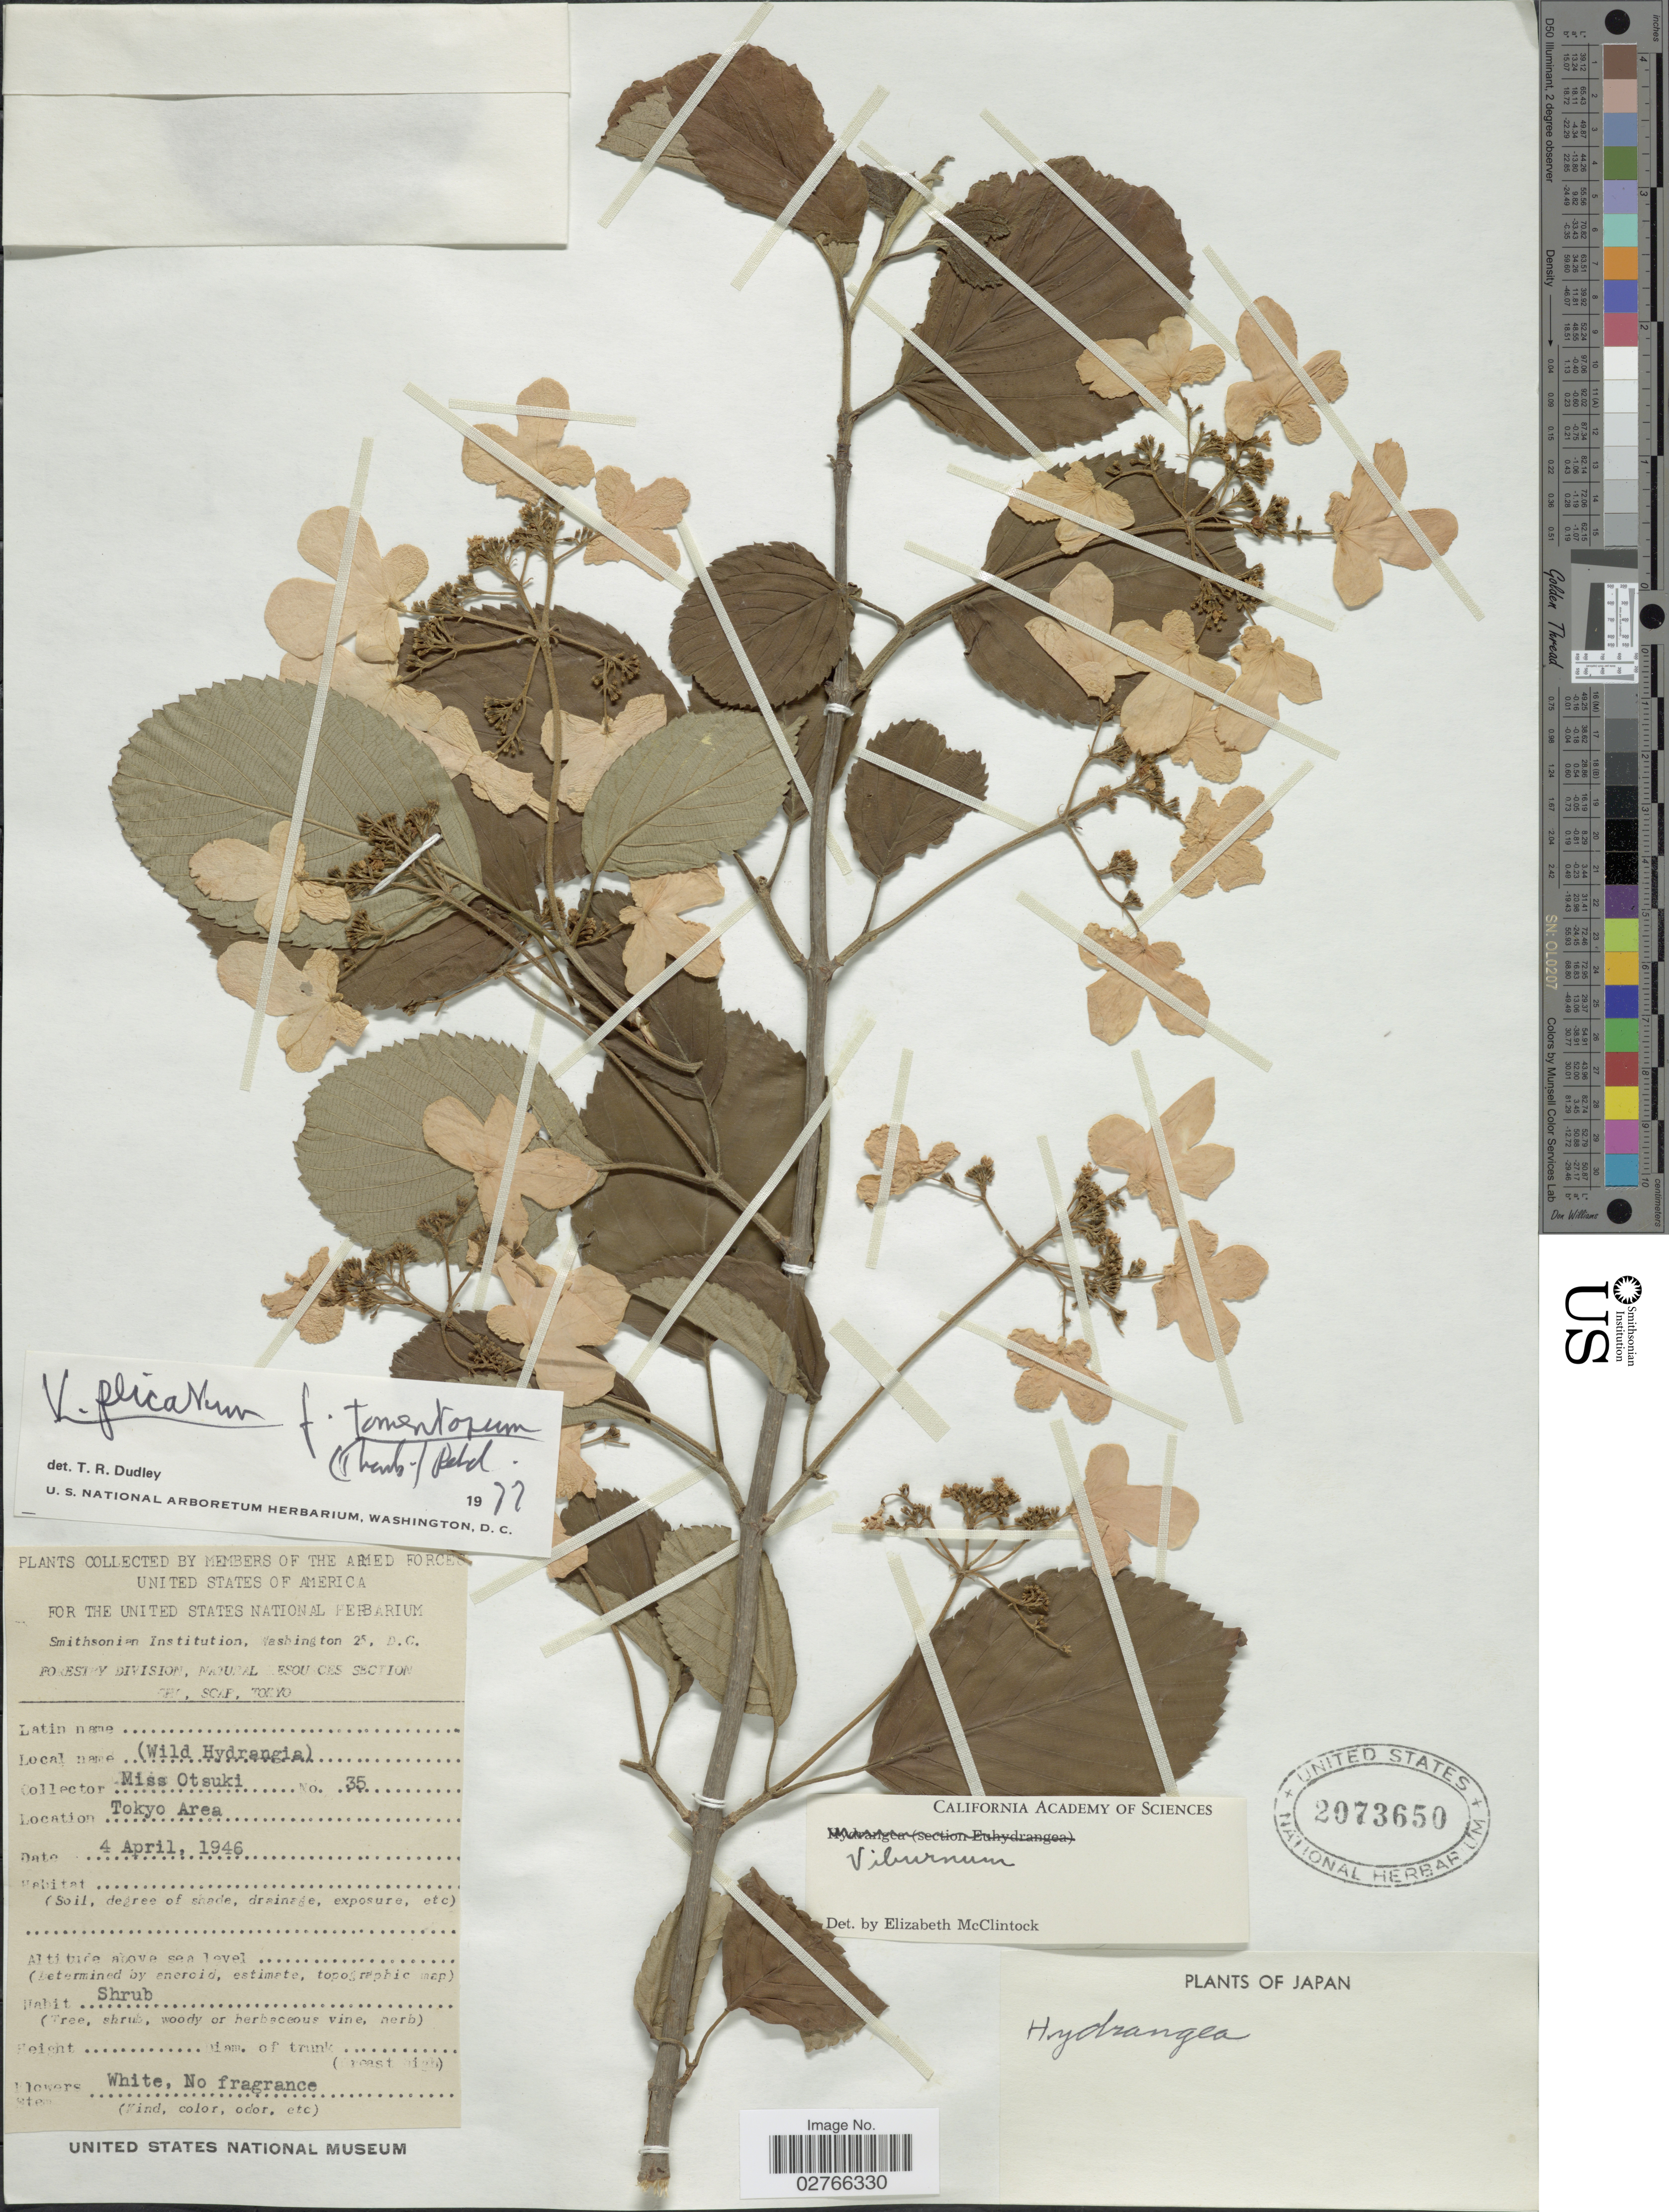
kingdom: Plantae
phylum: Tracheophyta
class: Magnoliopsida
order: Dipsacales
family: Viburnaceae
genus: Viburnum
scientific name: Viburnum plicatum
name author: Thunb.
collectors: Otsuki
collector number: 35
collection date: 1946-04-04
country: Japan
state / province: Tokyo, Federal City of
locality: Tokyo area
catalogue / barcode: US 2073650